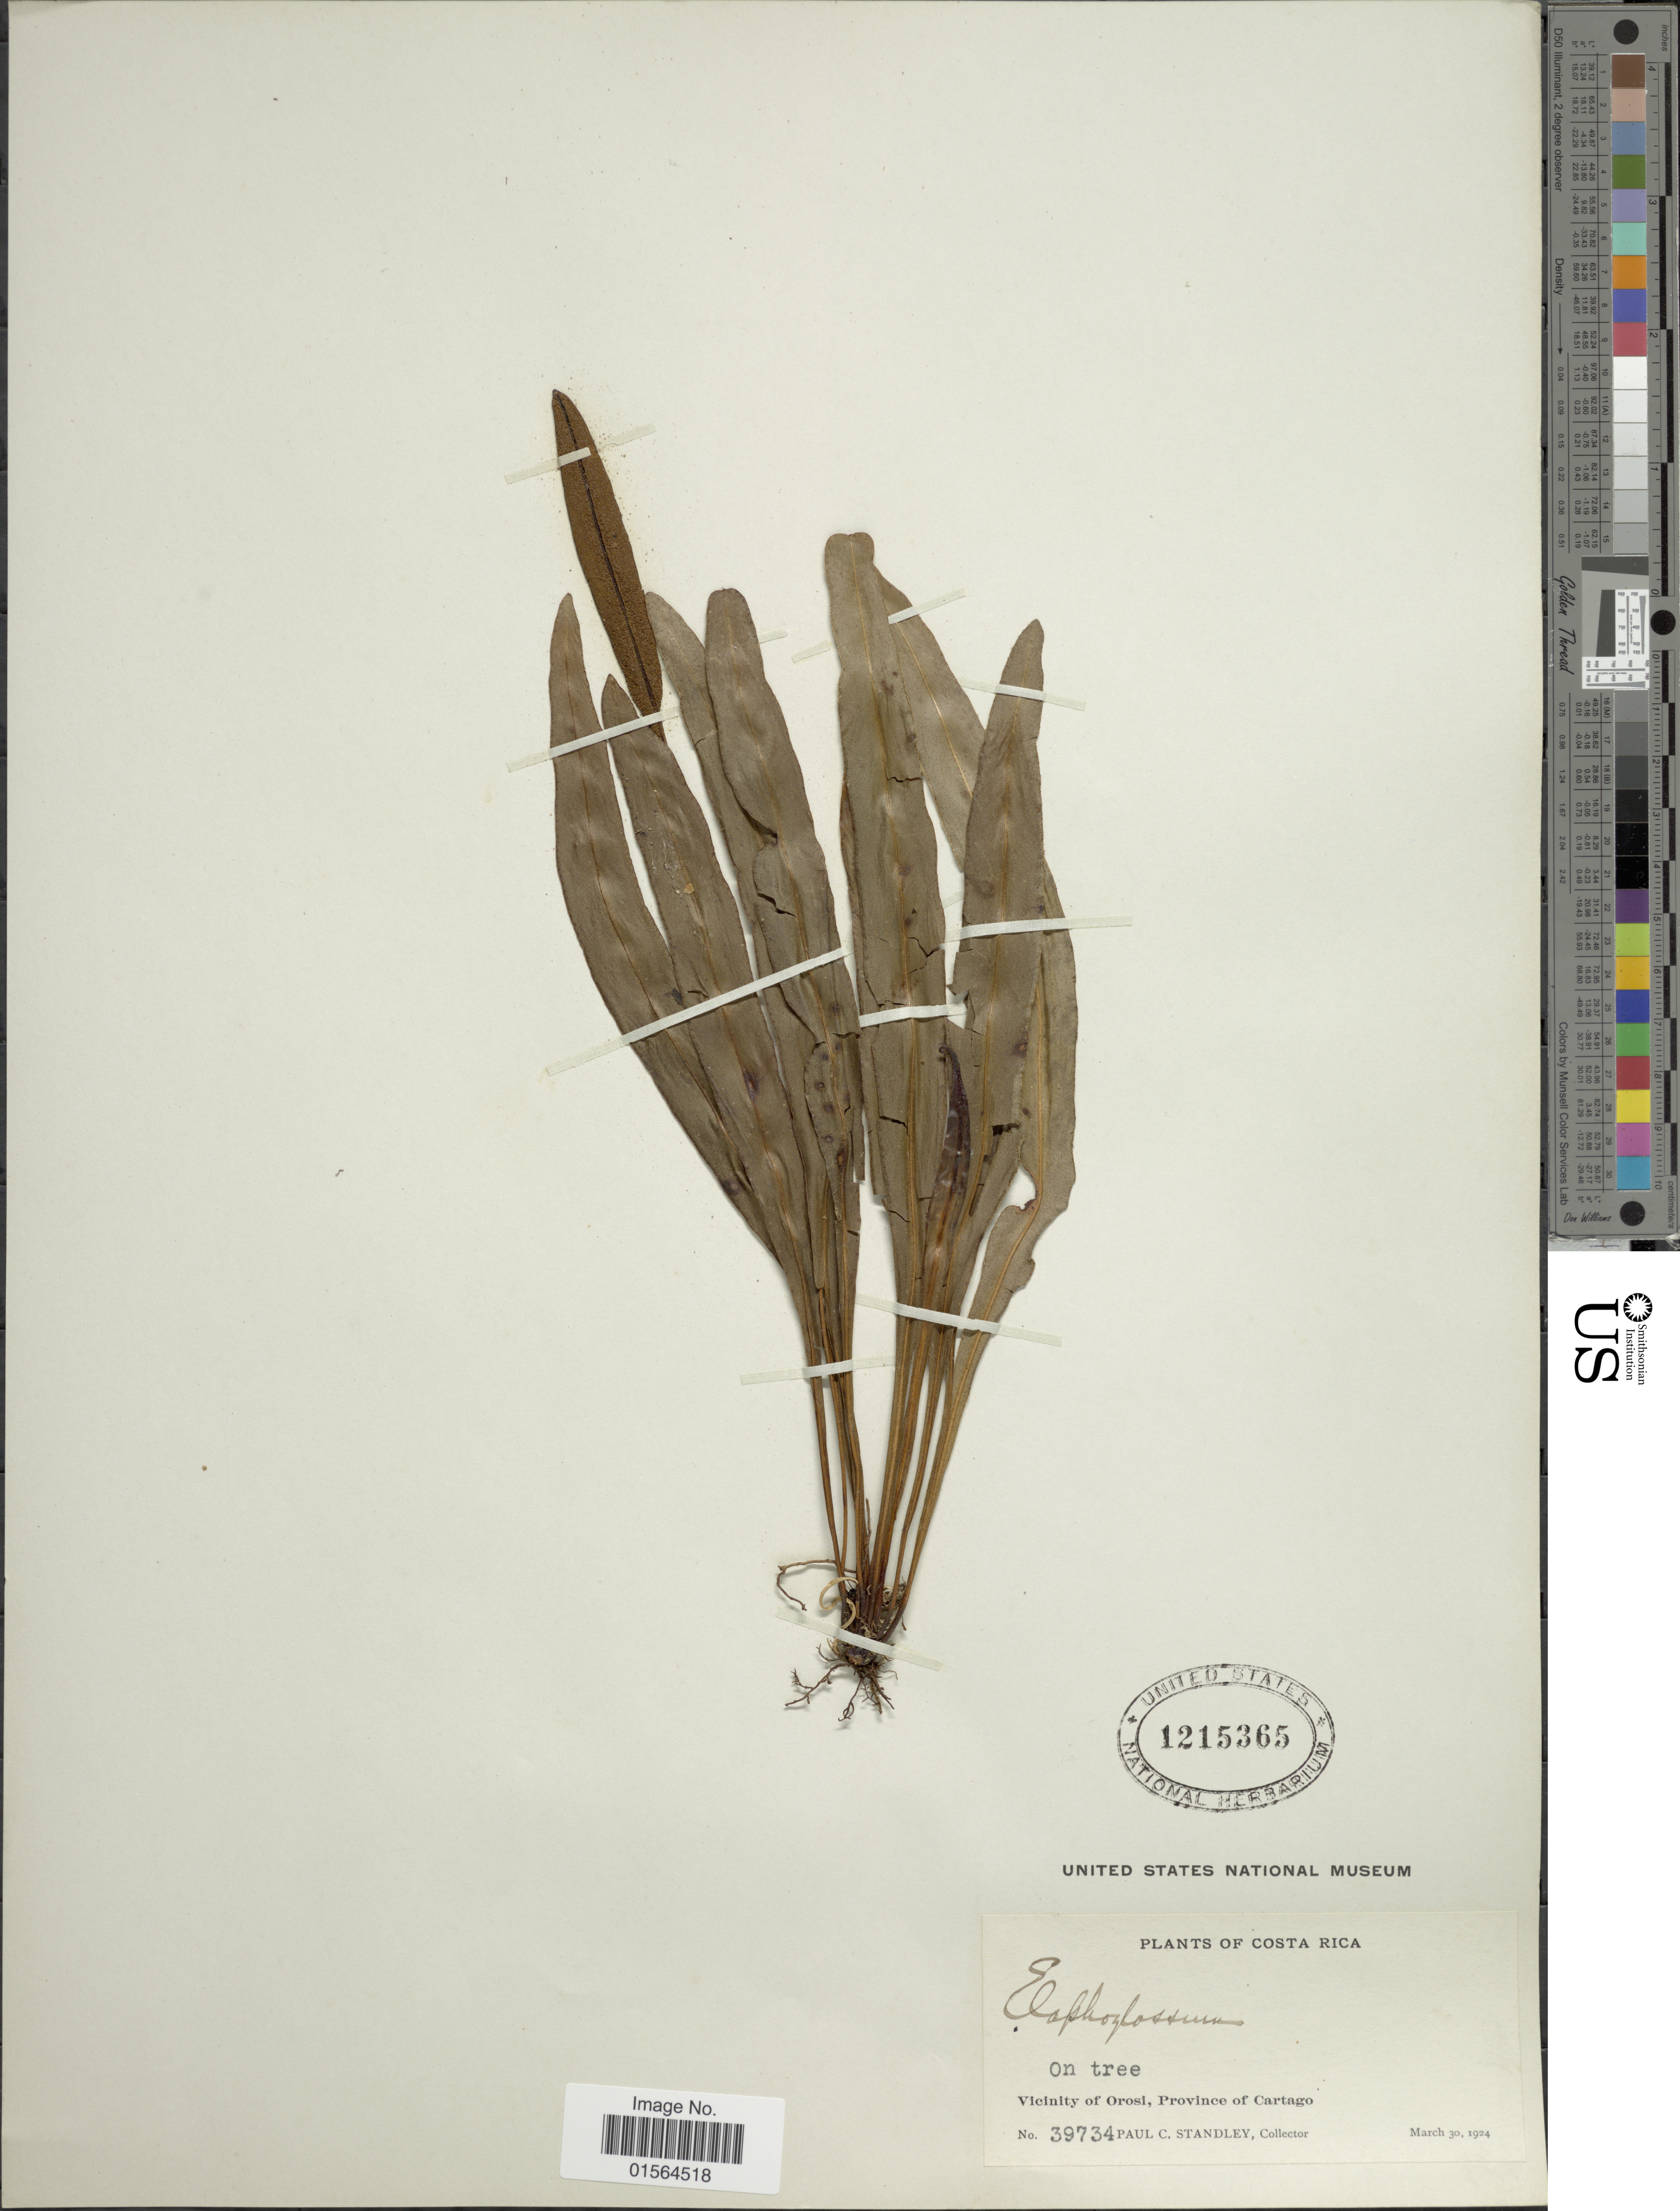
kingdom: Plantae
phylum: Tracheophyta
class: Polypodiopsida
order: Polypodiales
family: Dryopteridaceae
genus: Elaphoglossum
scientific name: Elaphoglossum palmense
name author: Christ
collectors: P. C. Standley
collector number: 39734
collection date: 1924-03-30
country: Costa Rica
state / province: Cartago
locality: Vicinity of Orosi, Province of Cartago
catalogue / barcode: US 1215365